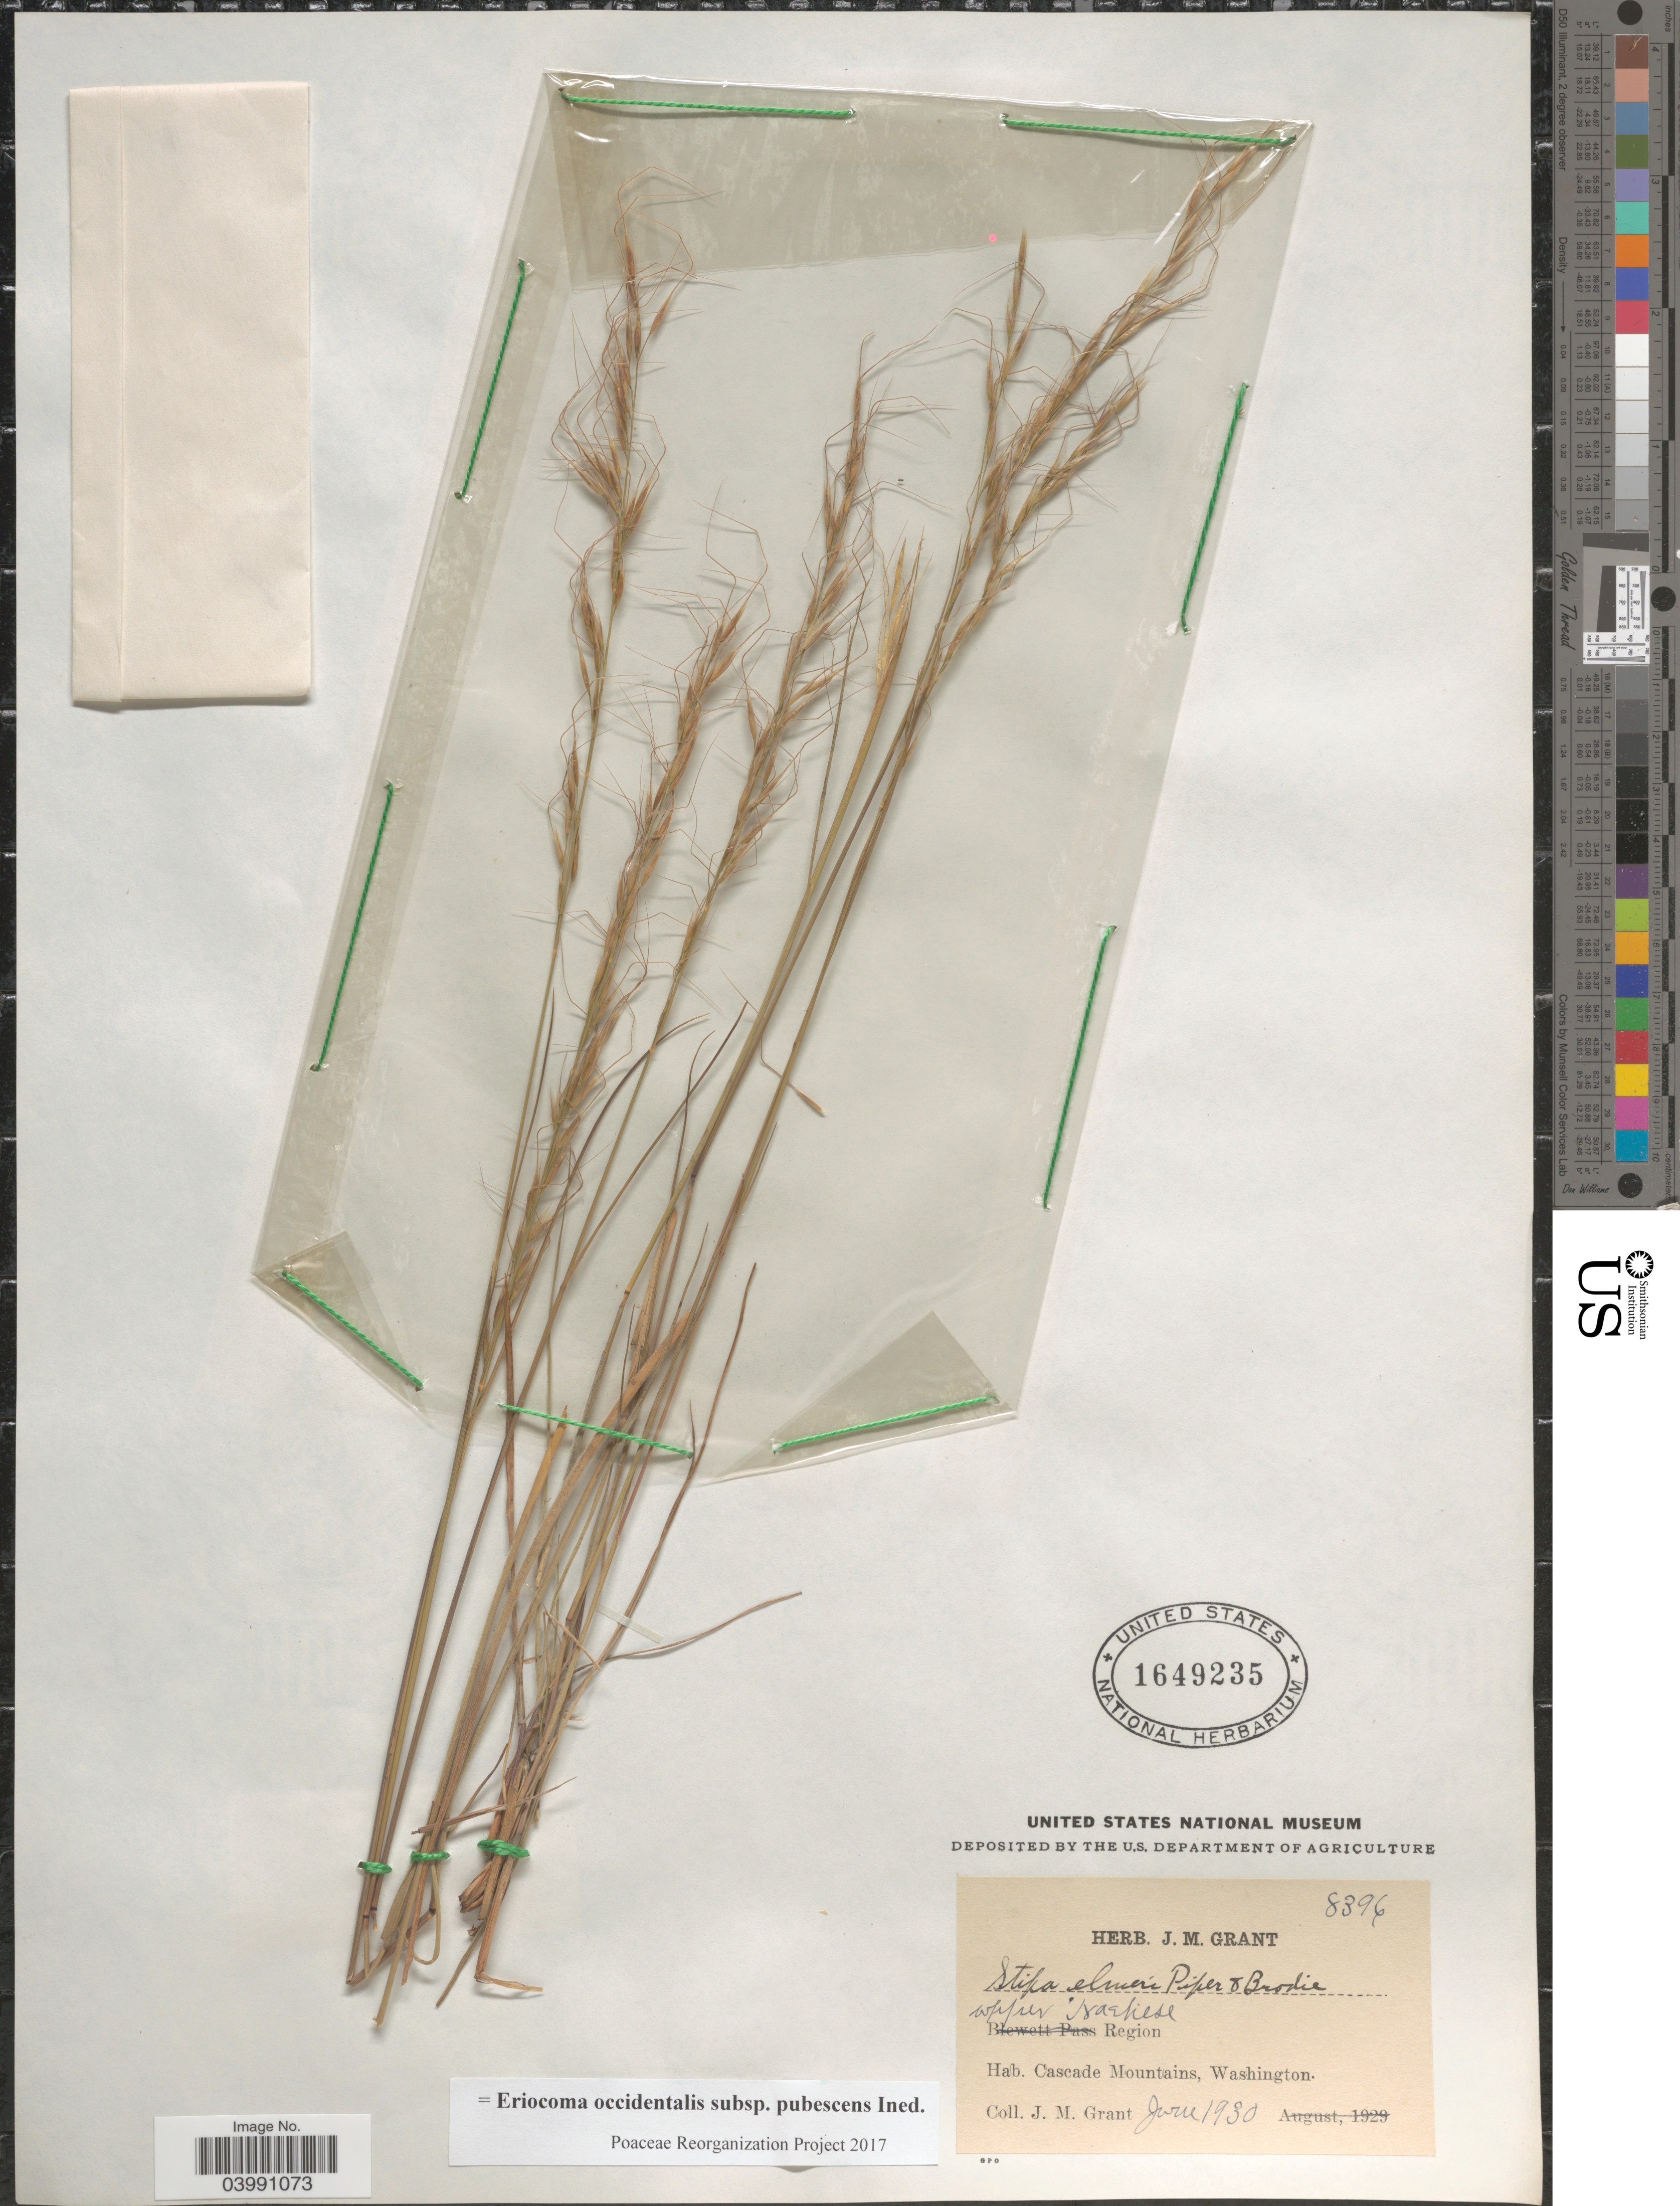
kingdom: Plantae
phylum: Tracheophyta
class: Liliopsida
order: Poales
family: Poaceae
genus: Eriocoma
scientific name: Eriocoma occidentalis subsp. pubescens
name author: (Vasey) Romasch.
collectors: J. M. Grant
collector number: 8396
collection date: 1930-06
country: United States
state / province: Washington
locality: Upper Nachese Region. Cascade Mountains.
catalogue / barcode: US 1649235